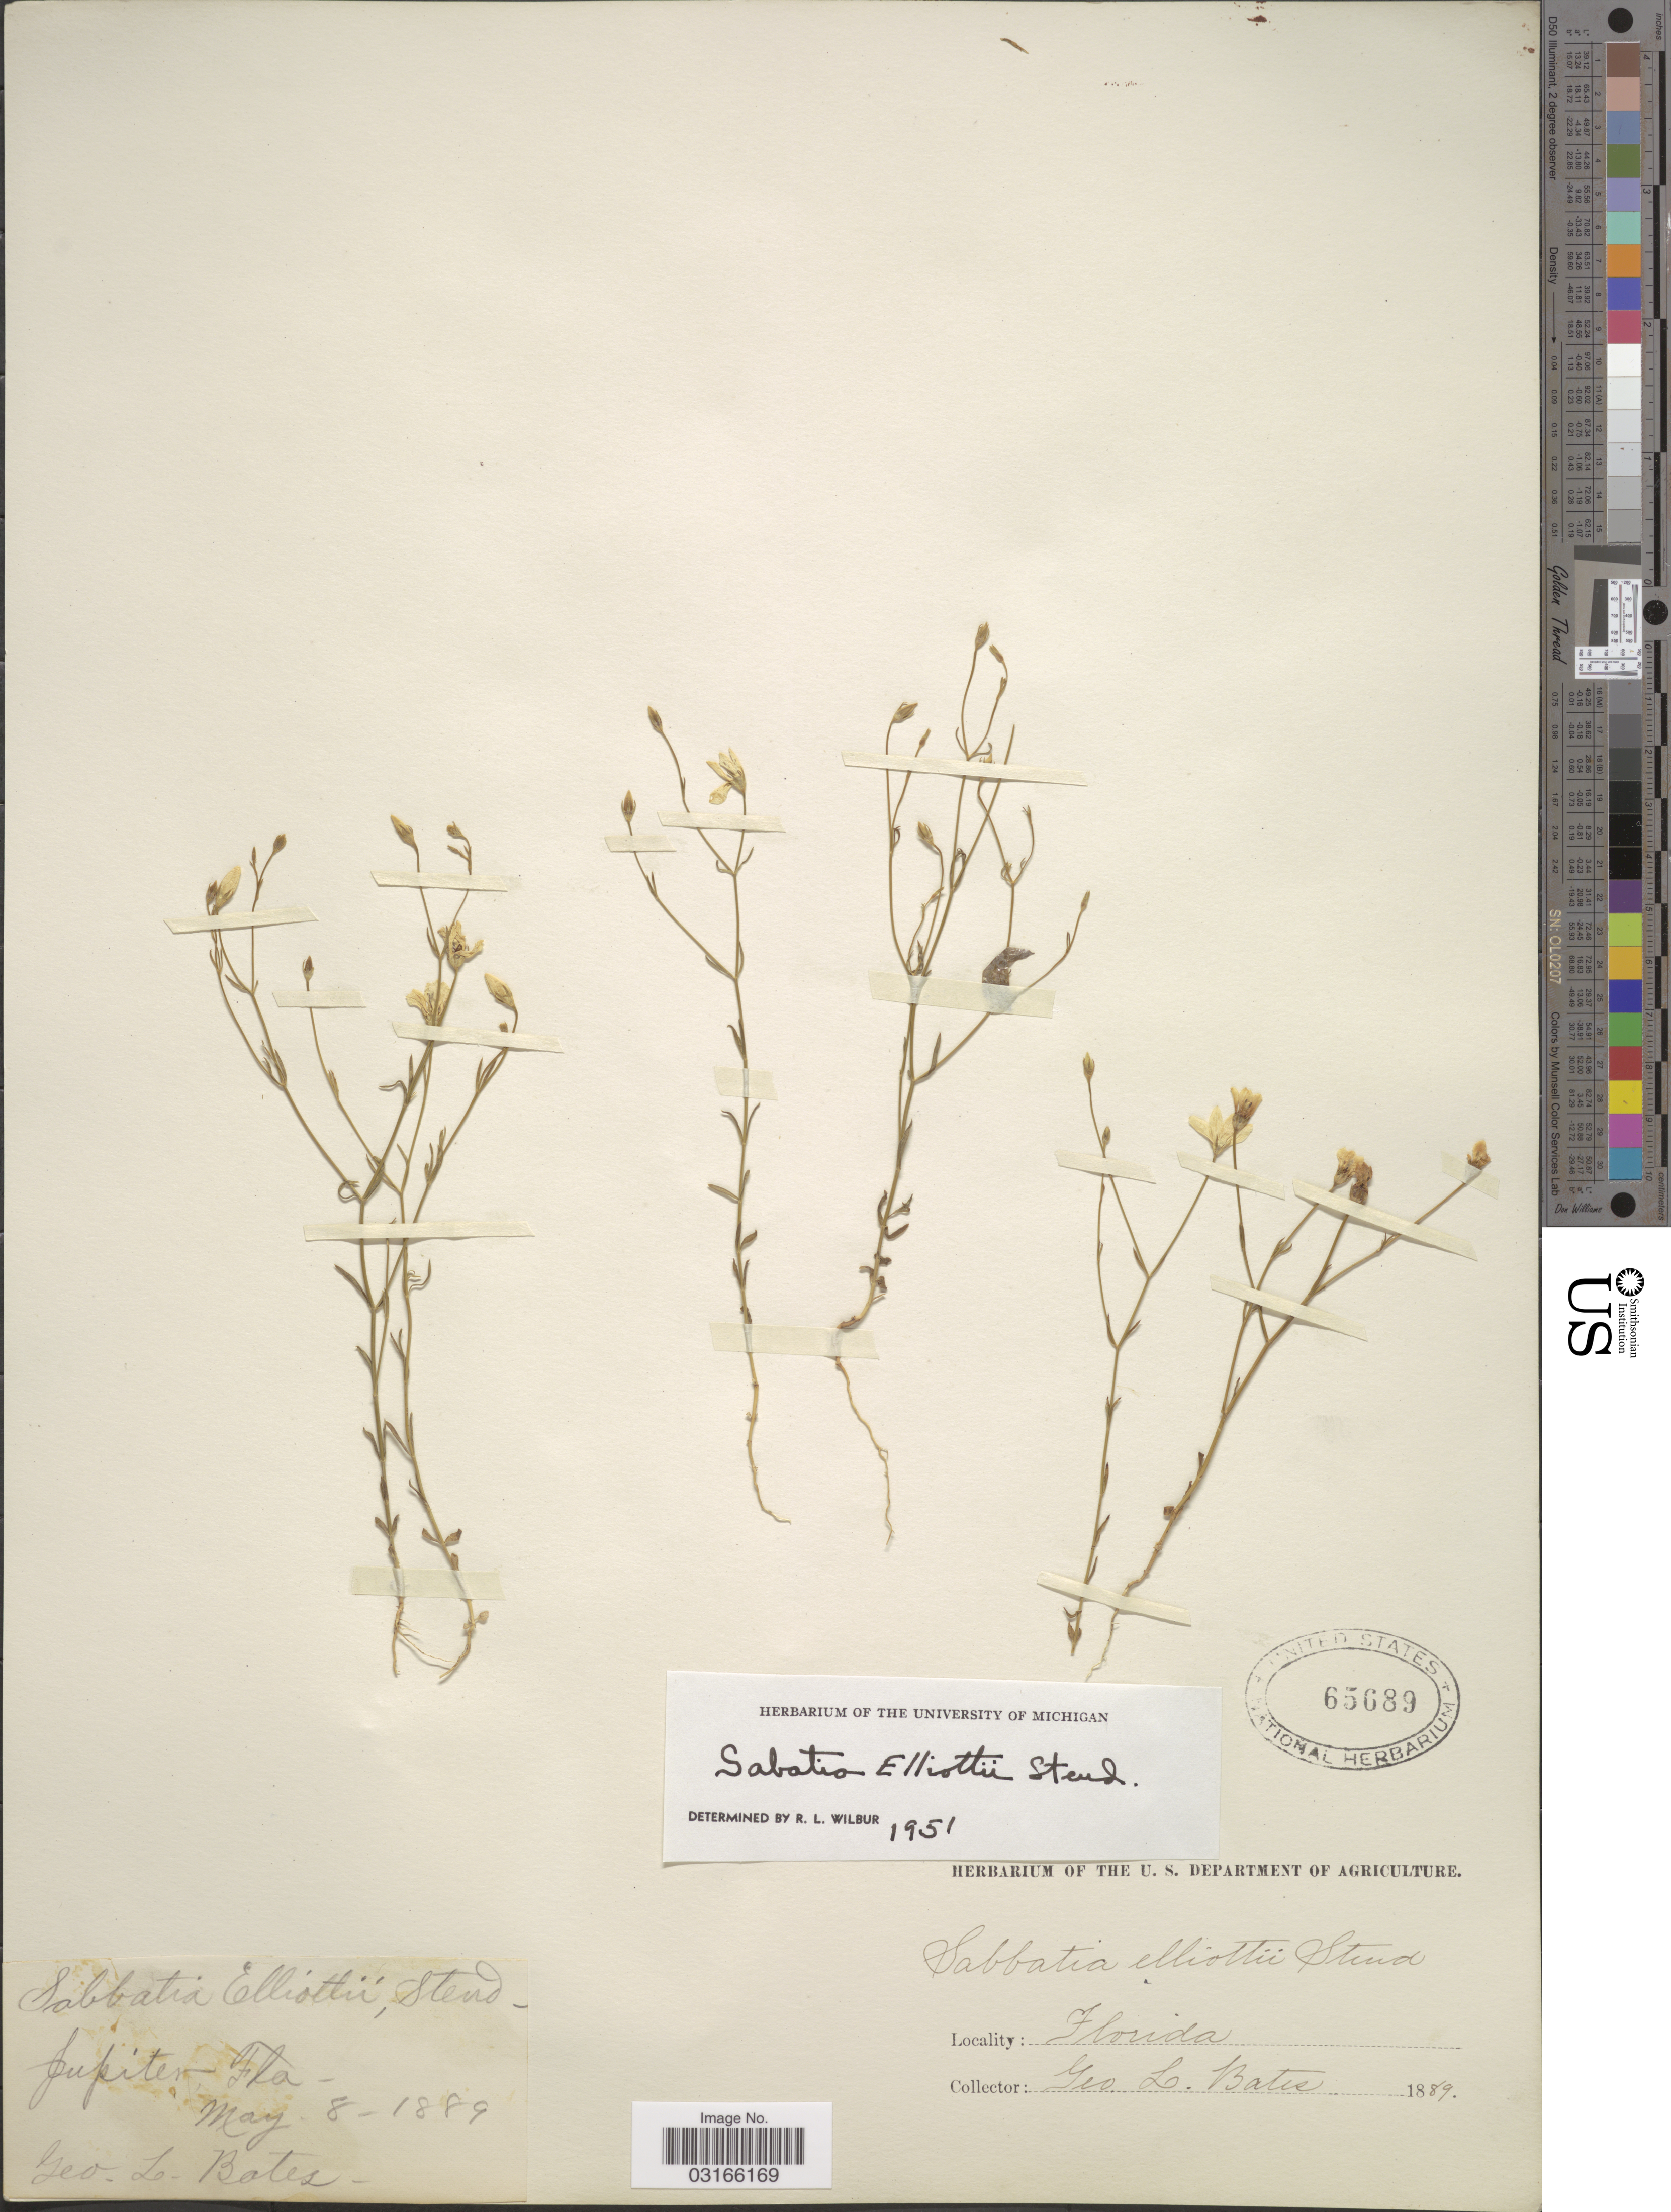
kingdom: Plantae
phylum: Tracheophyta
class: Magnoliopsida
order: Gentianales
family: Gentianaceae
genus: Sabatia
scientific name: Sabatia brevifolia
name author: Raf.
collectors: G. Bates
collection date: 1889-05-08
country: United States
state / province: Florida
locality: Jupiter.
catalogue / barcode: US 65689